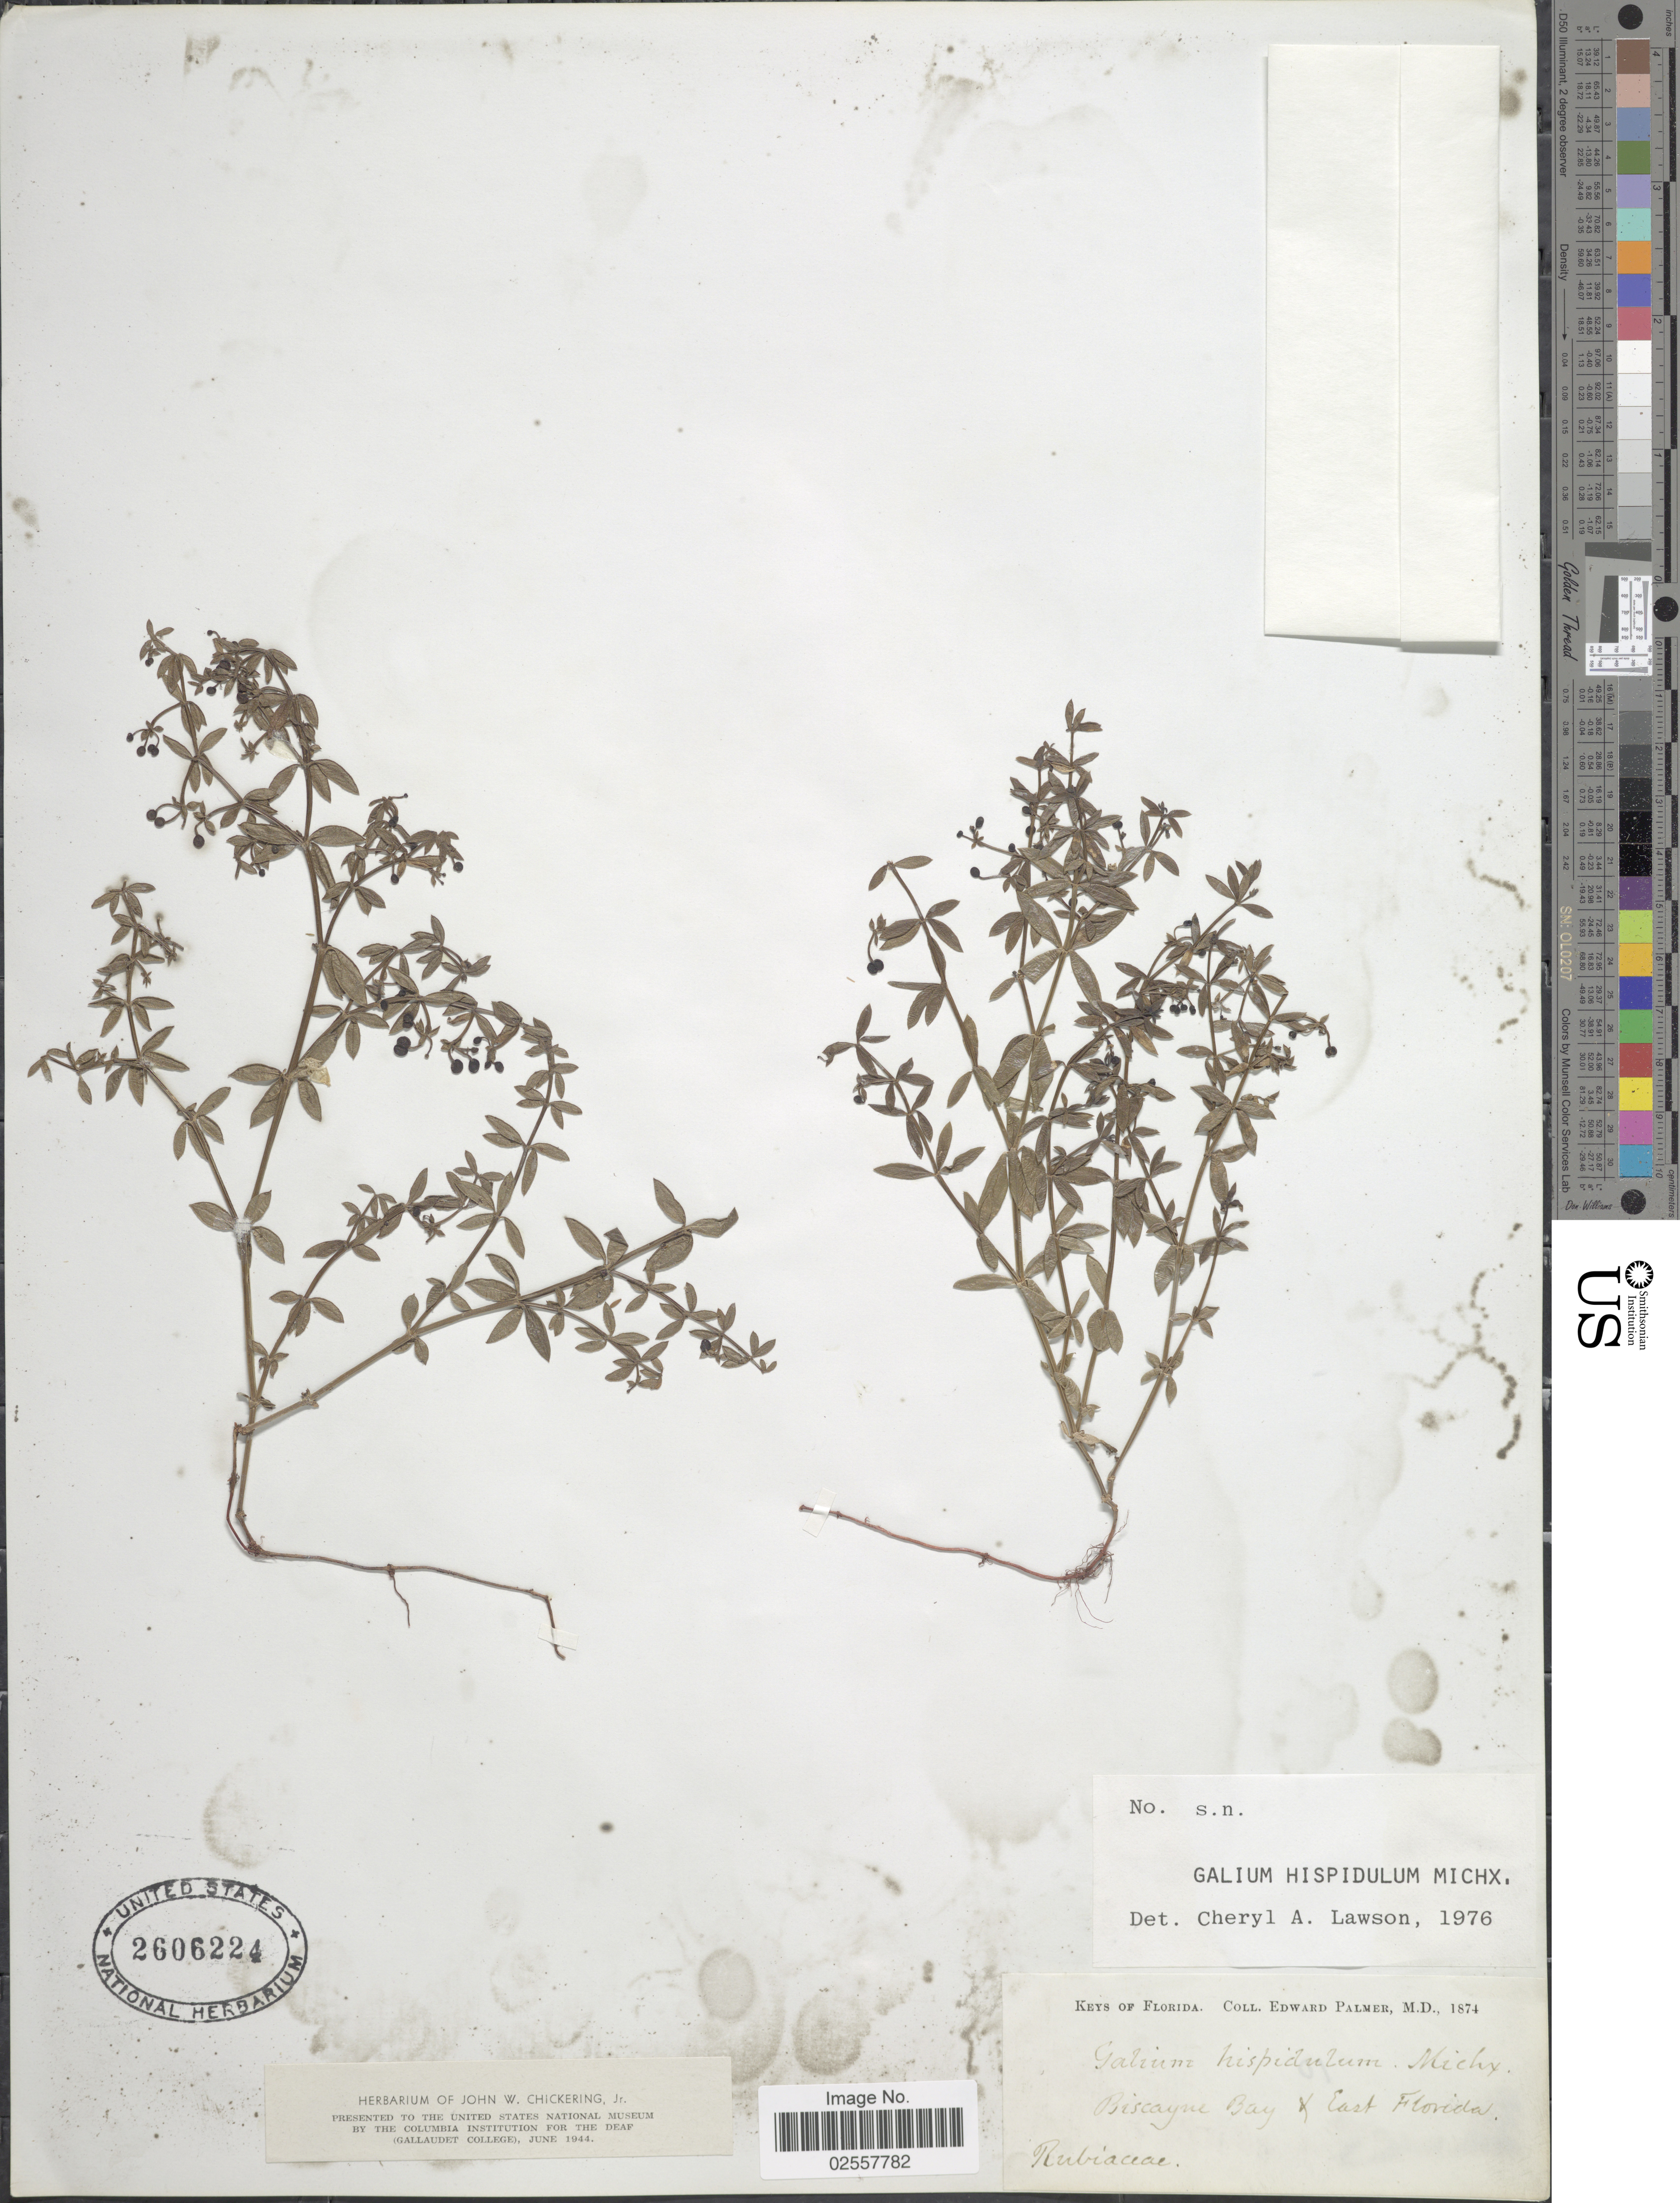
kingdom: Plantae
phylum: Tracheophyta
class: Magnoliopsida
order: Gentianales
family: Rubiaceae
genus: Galium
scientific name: Galium hispidulum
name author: Michx.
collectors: E. Palmer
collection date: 1874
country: United States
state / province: Florida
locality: Keys of Florida. Biscayne Bay. East Florida.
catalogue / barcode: US 2606224